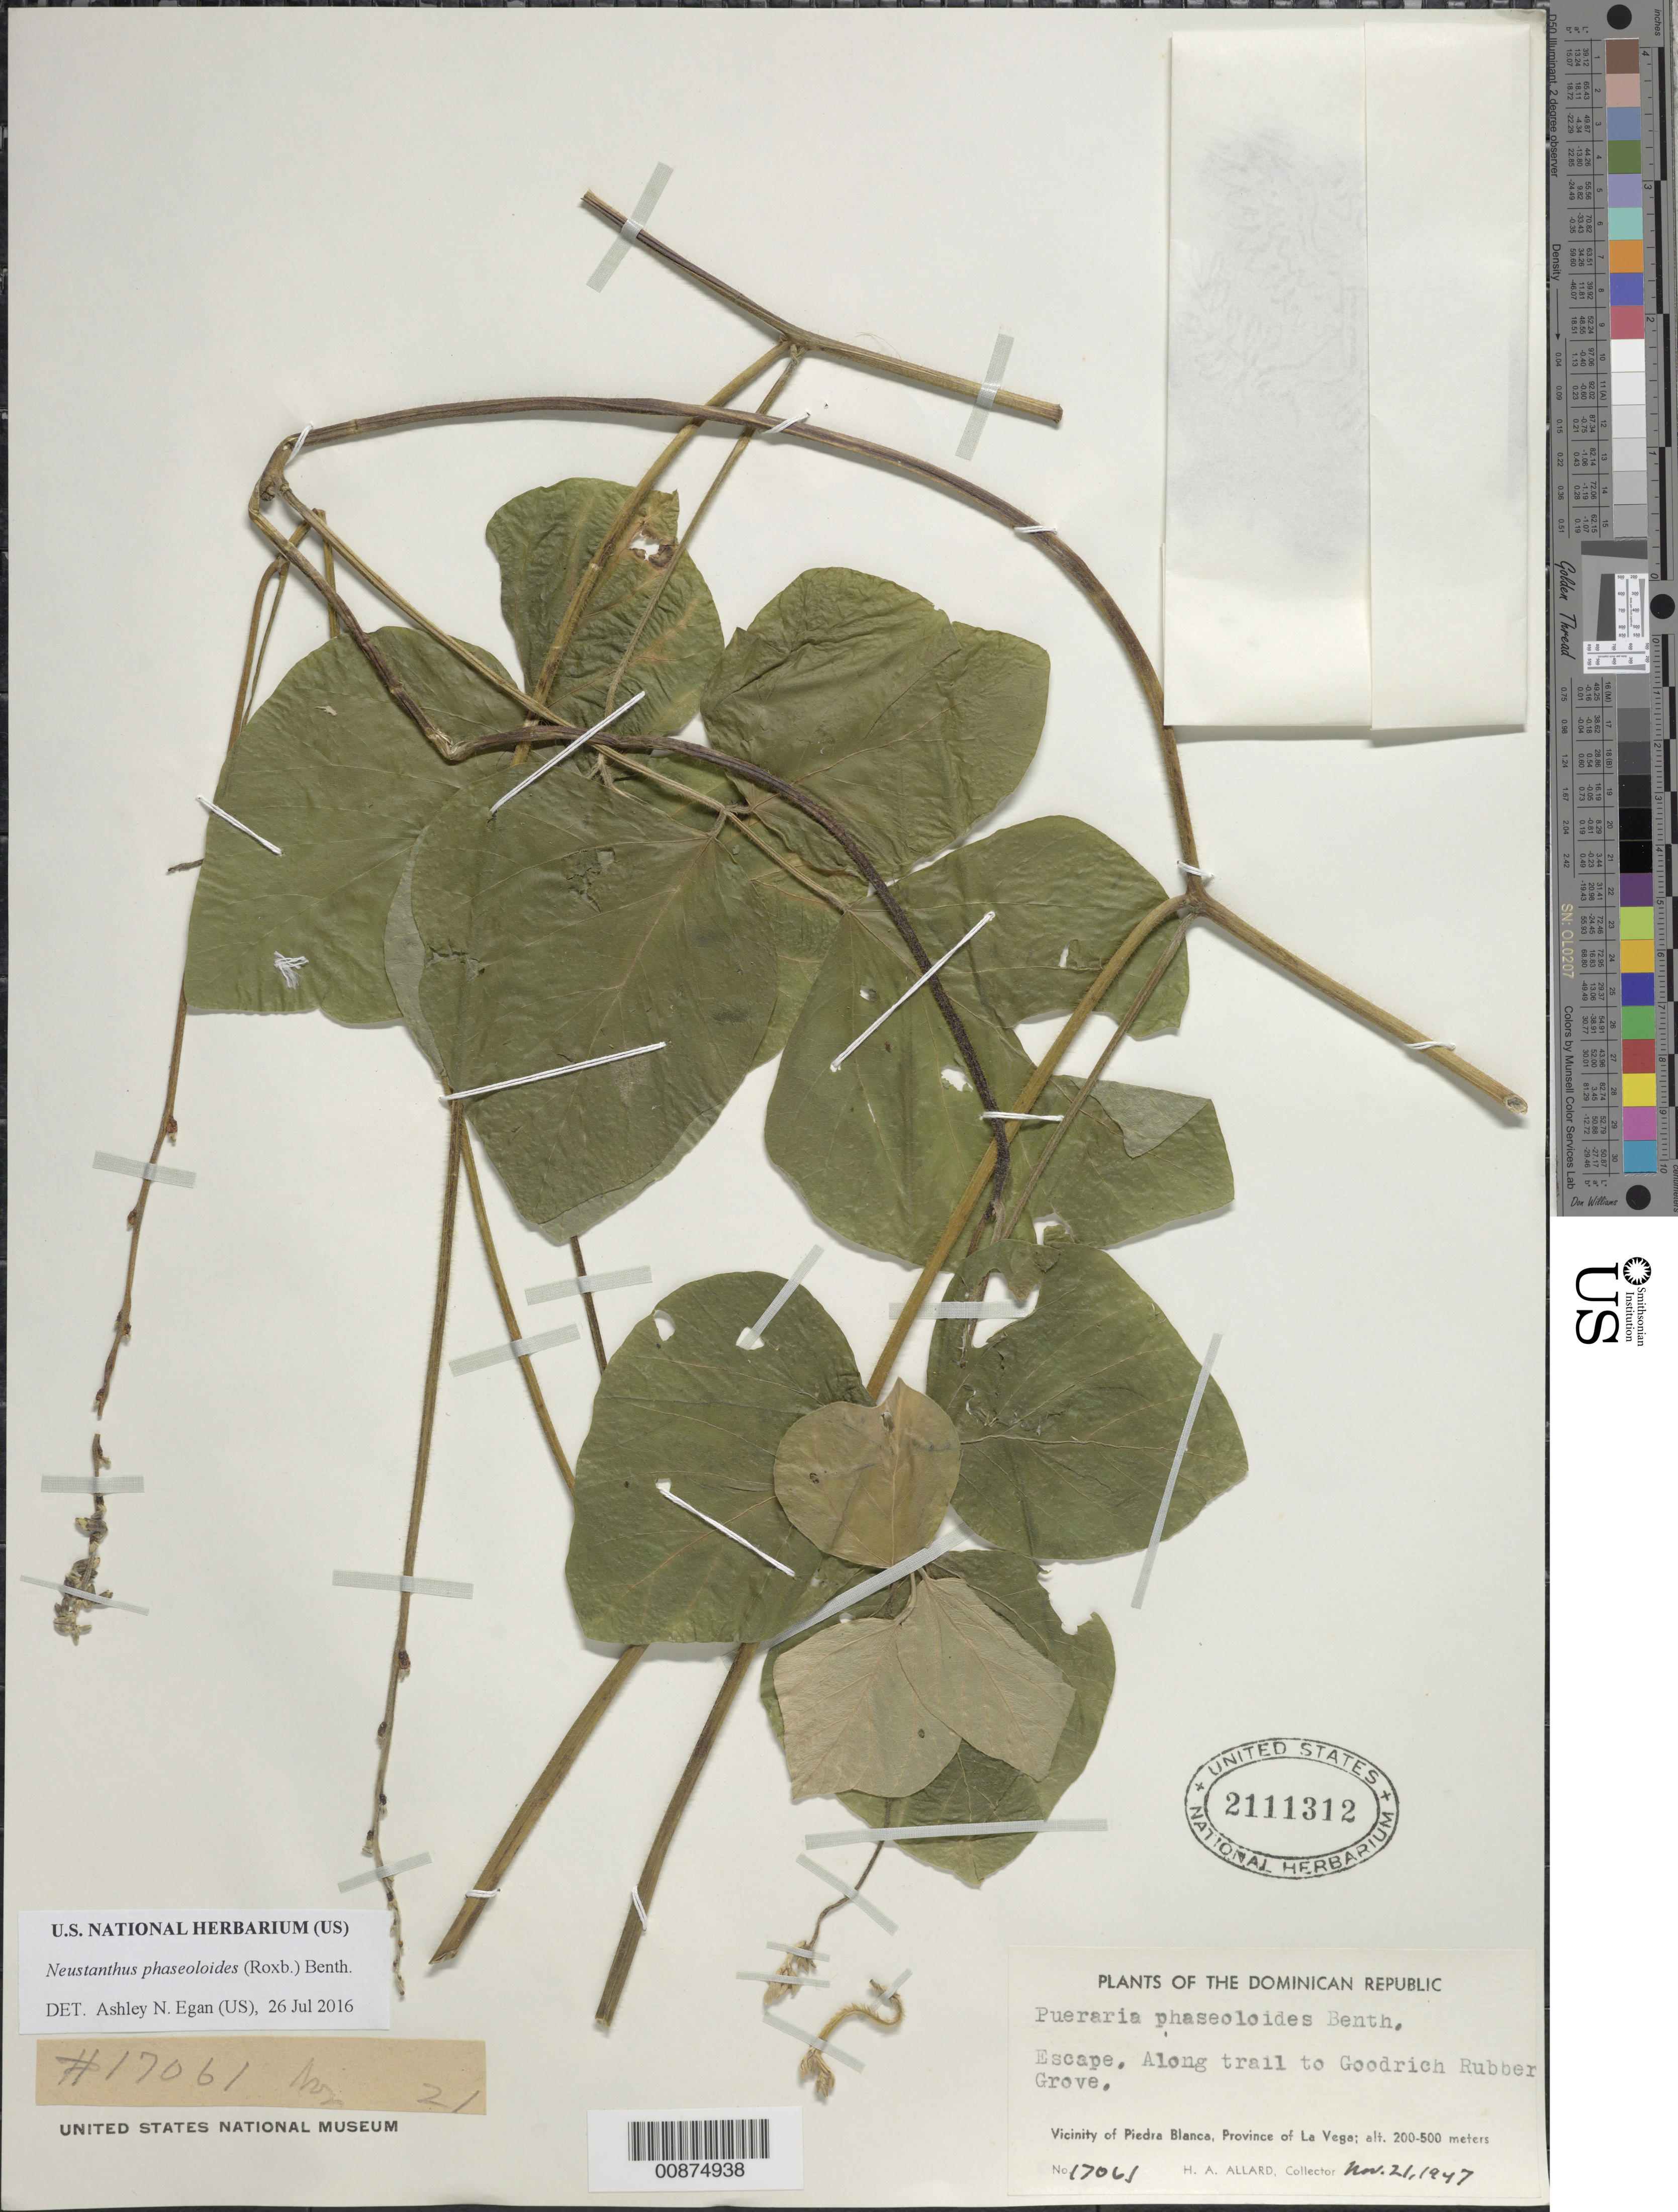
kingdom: Plantae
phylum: Tracheophyta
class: Magnoliopsida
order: Fabales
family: Fabaceae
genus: Neustanthus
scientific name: Neustanthus phaseoloides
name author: (Roxb.) Benth.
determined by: Egan, Ashley N., (US), Smithsonian Institution - National Museum of Natural History (UNITED STATES)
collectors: H. A. Allard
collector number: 17061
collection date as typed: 21 Nov 1947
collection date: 1947-11-21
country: Dominican Republic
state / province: La Vega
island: Hispaniola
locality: Along trail to Goodrich Rubber Grove. Vicinity of Piedra Blanca.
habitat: Along trail.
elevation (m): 200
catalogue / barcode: US 2111312